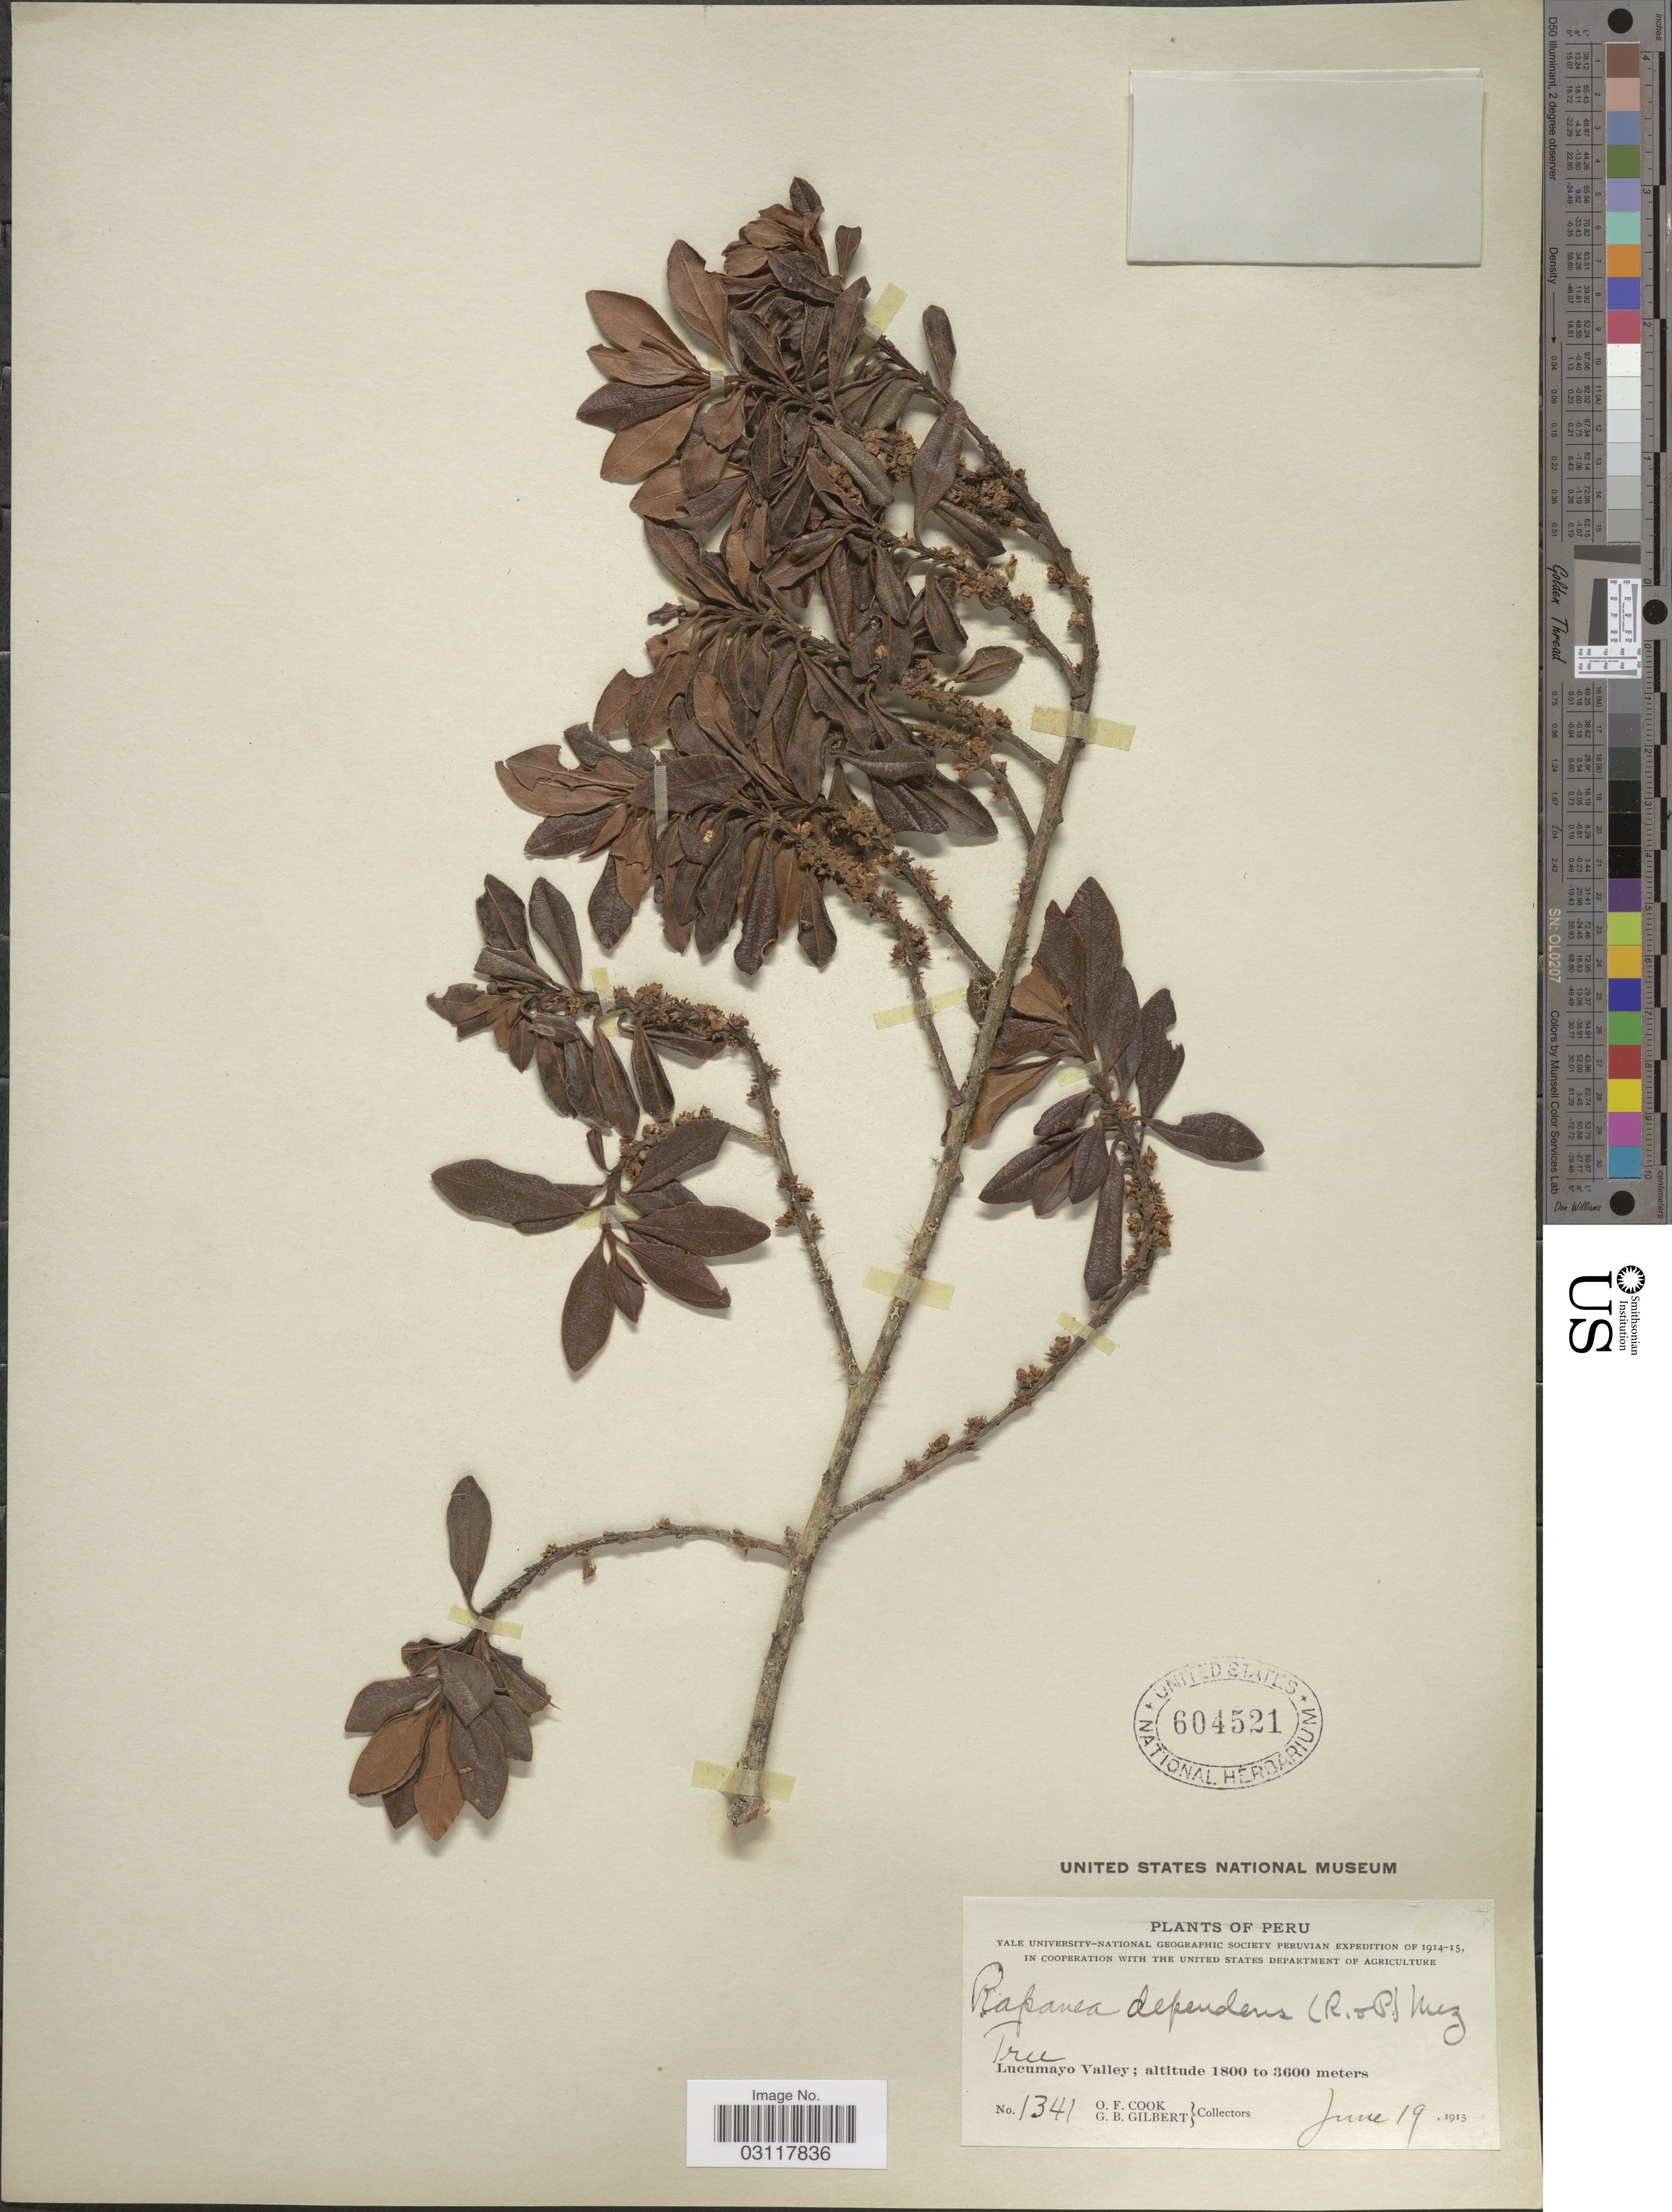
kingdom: Plantae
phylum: Tracheophyta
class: Magnoliopsida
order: Ericales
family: Primulaceae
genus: Rapanea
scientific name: Rapanea dependens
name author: (Ruiz & Pav.) Mez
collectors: O. F. Cook & G. B. Gilbert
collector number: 1341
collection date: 1915-06-19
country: Peru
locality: Lucumayo Valley.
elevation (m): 1800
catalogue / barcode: US 604521